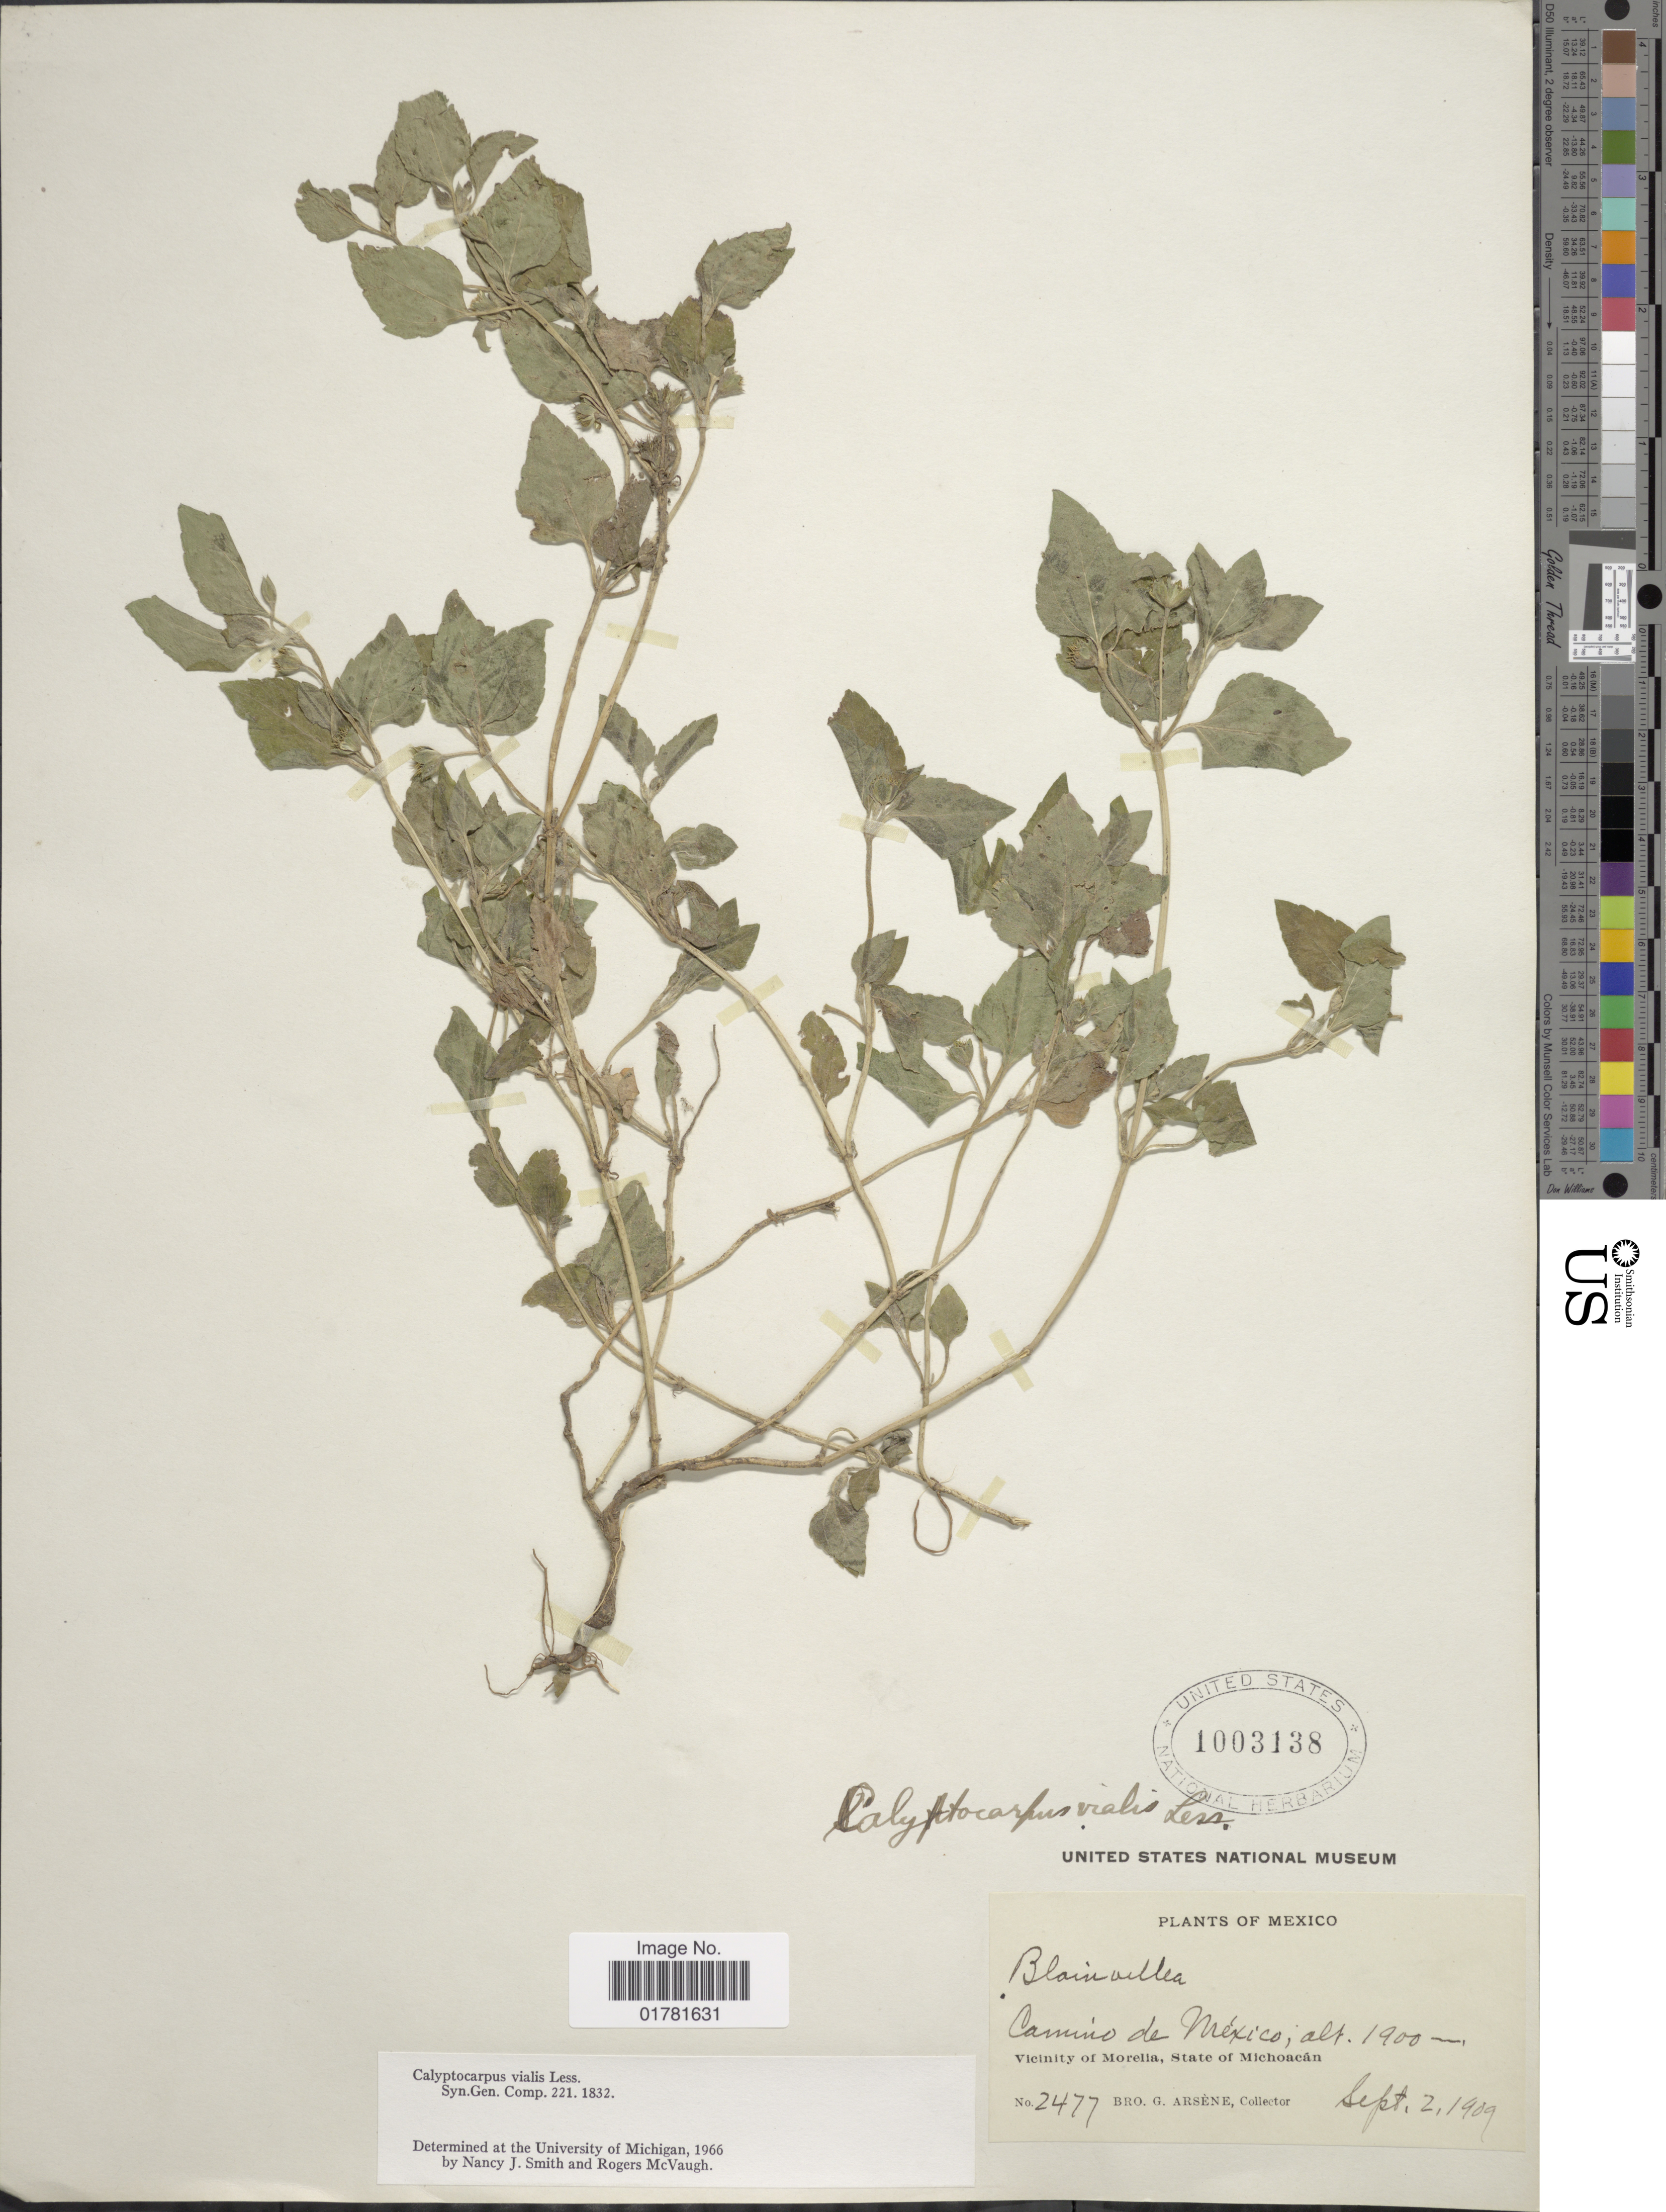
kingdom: Plantae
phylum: Tracheophyta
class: Magnoliopsida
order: Asterales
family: Asteraceae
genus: Calyptocarpus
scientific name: Calyptocarpus vialis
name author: Less.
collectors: Bro. G. Arsène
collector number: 2477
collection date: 1909-09-02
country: Mexico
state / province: Michoacán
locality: Camino de México, Vicinity of Morelia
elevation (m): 1900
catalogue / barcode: US 1003138